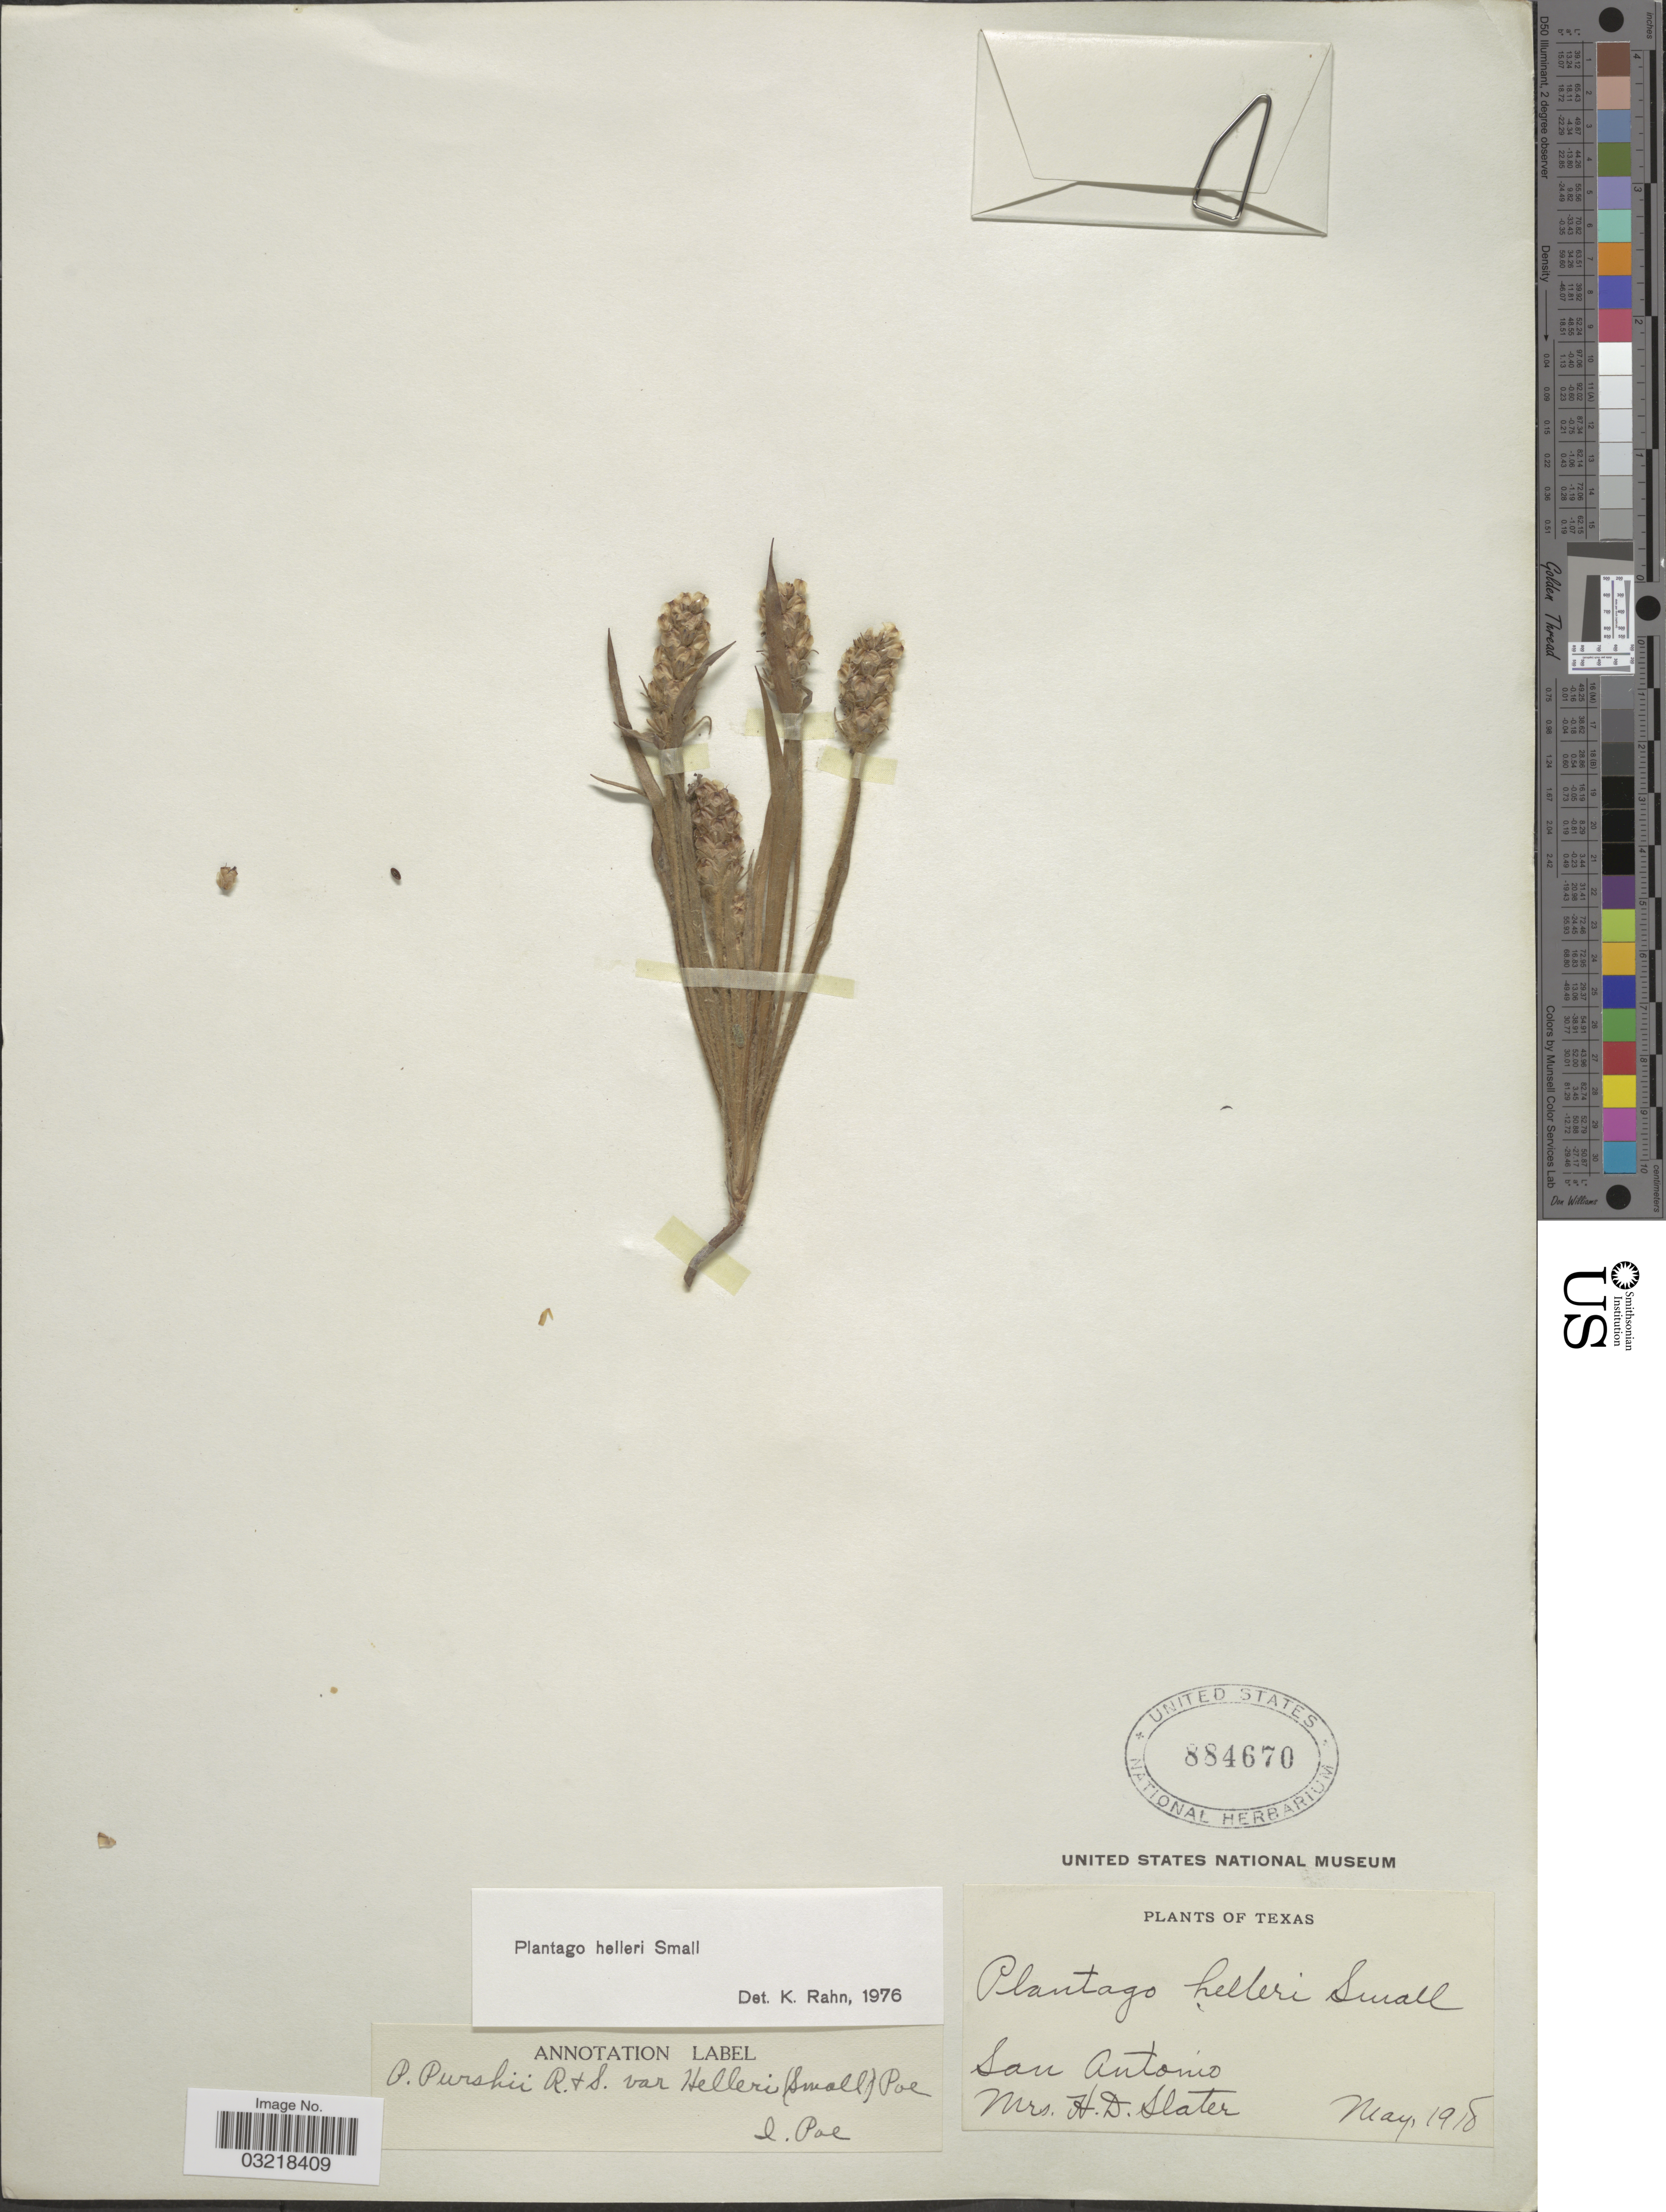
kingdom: Plantae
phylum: Tracheophyta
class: Magnoliopsida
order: Lamiales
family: Plantaginaceae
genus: Plantago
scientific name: Plantago helleri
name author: Small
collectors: H. Slater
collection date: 1918-05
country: United States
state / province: Texas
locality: San Antonio.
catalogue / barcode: US 884670